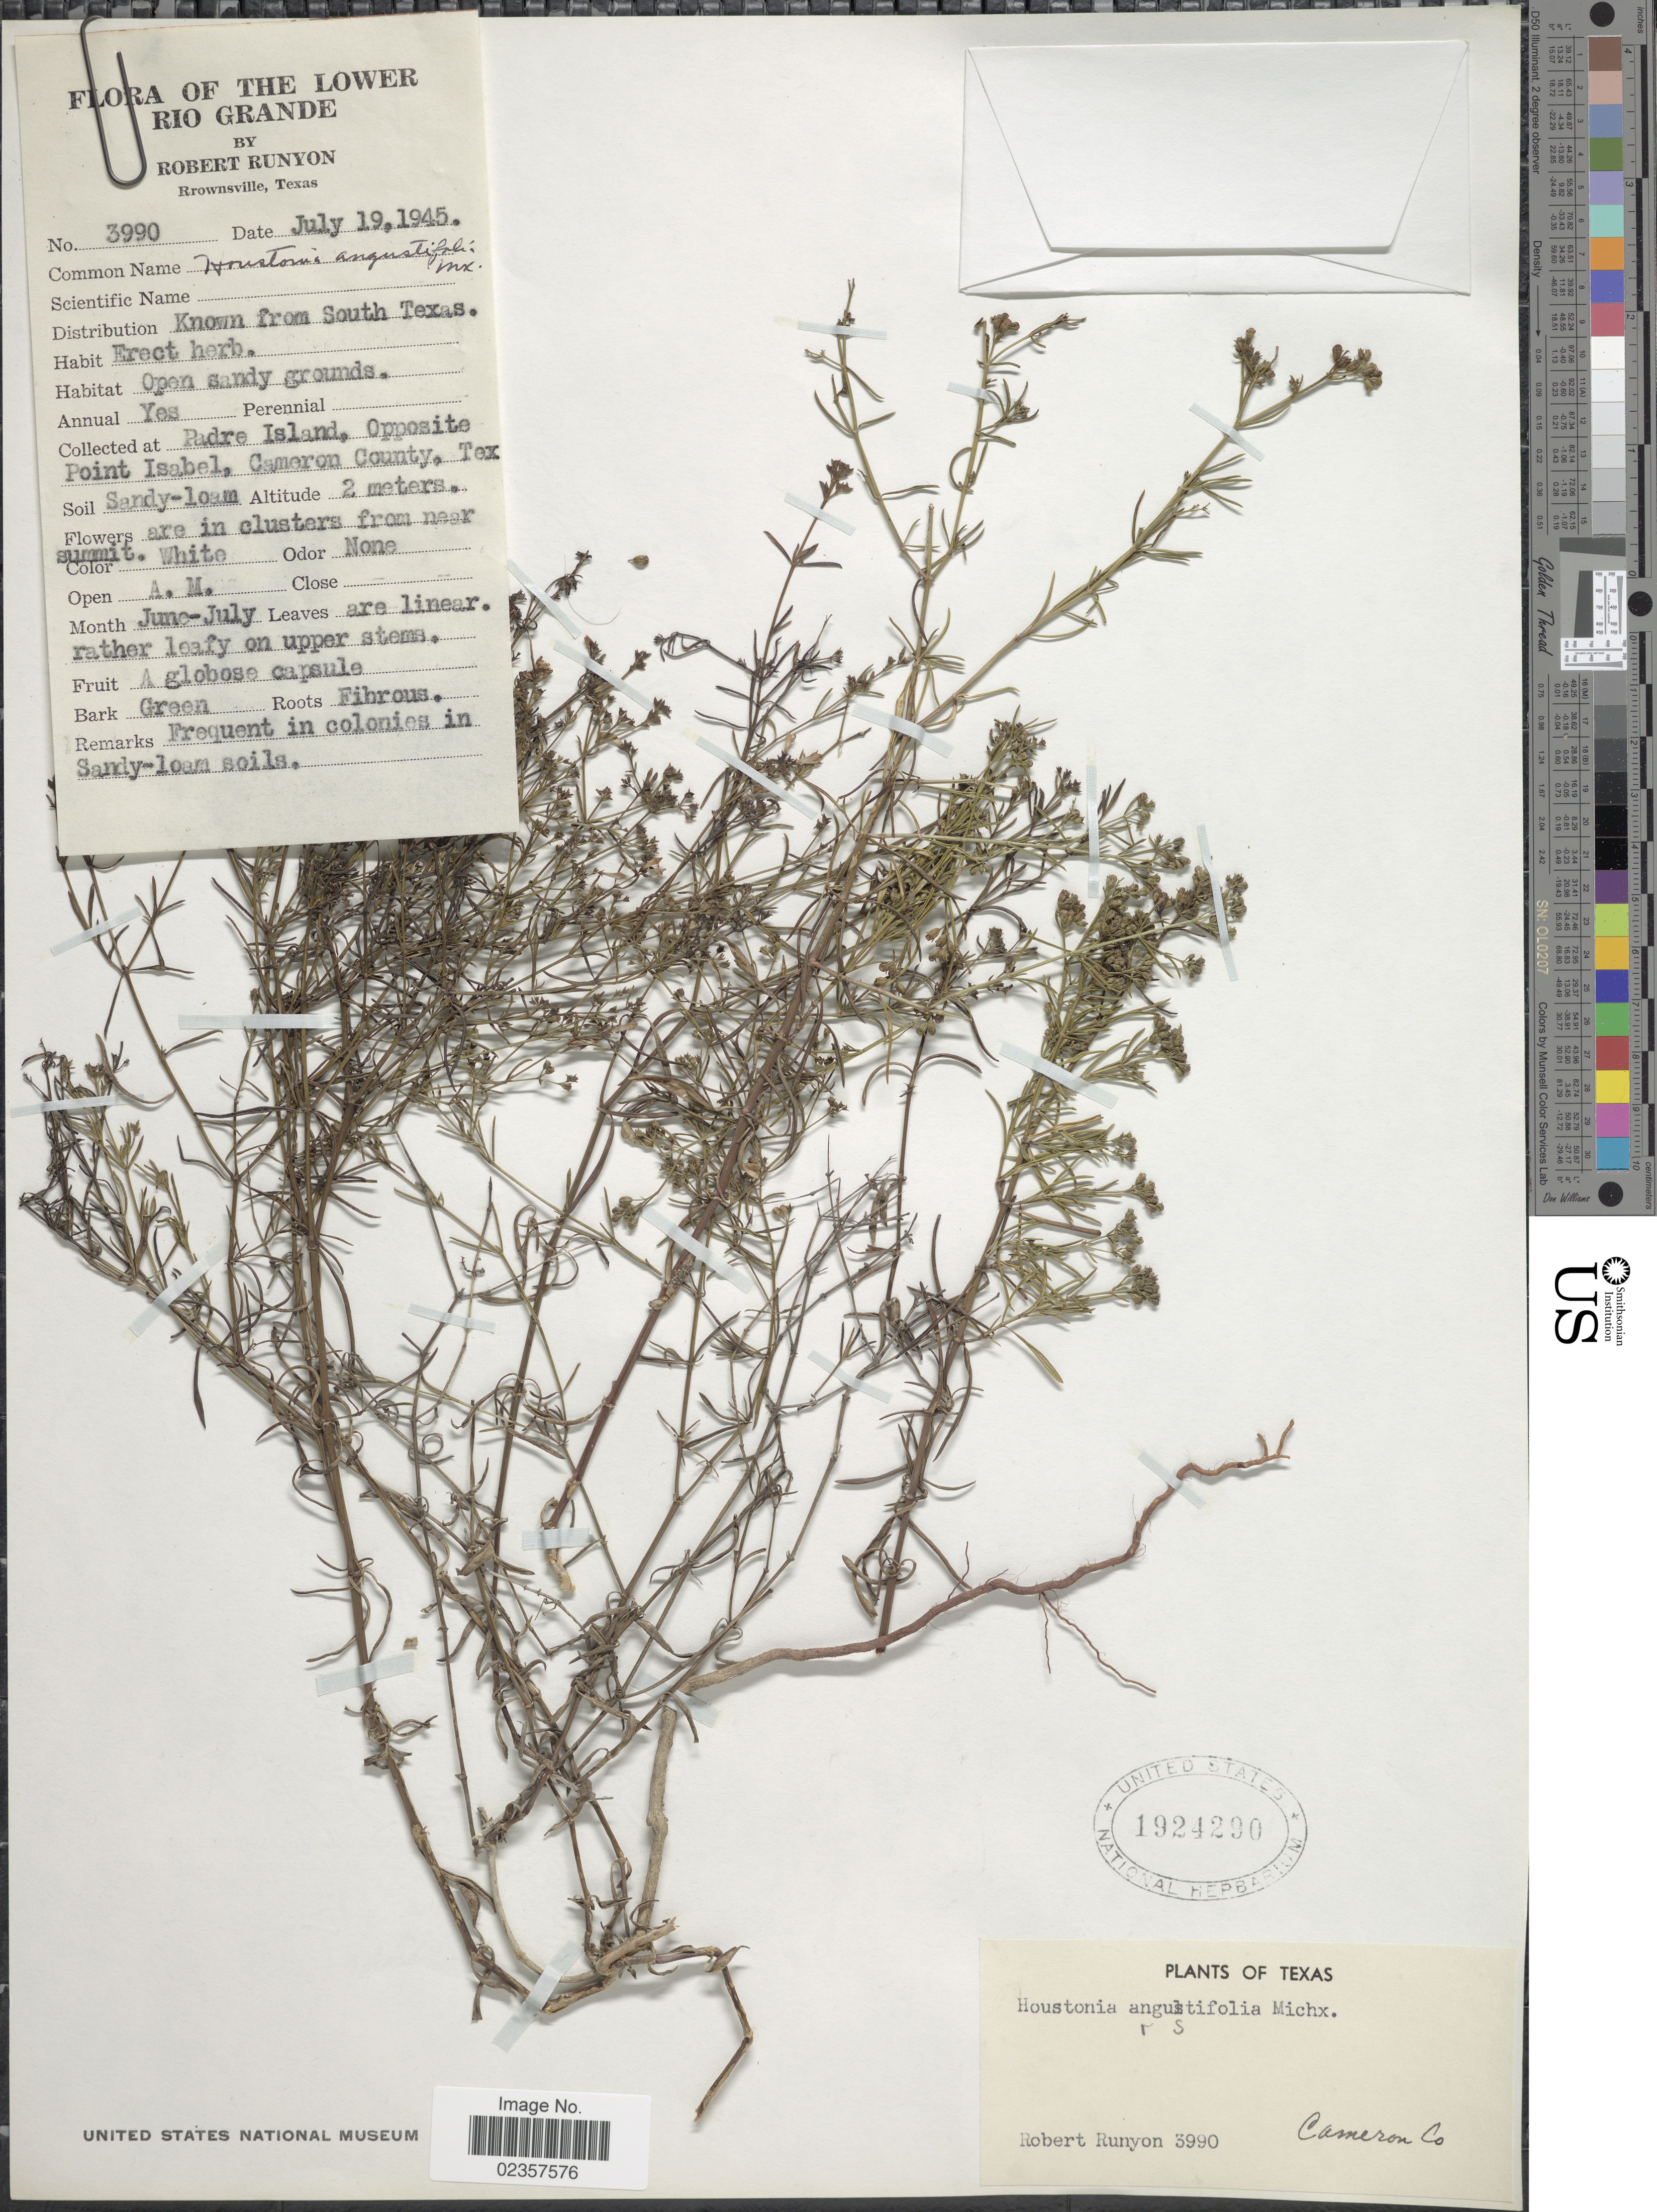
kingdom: Plantae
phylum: Tracheophyta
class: Magnoliopsida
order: Gentianales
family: Rubiaceae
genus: Houstonia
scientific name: Houstonia nigricans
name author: (Lam.) Fernald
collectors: R. Runyon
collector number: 3990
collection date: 1945-07-19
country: United States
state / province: Texas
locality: Lower Rio Grande. Padre Island, Opposite Point Isabel, Cameron County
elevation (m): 2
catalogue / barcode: US 1924290